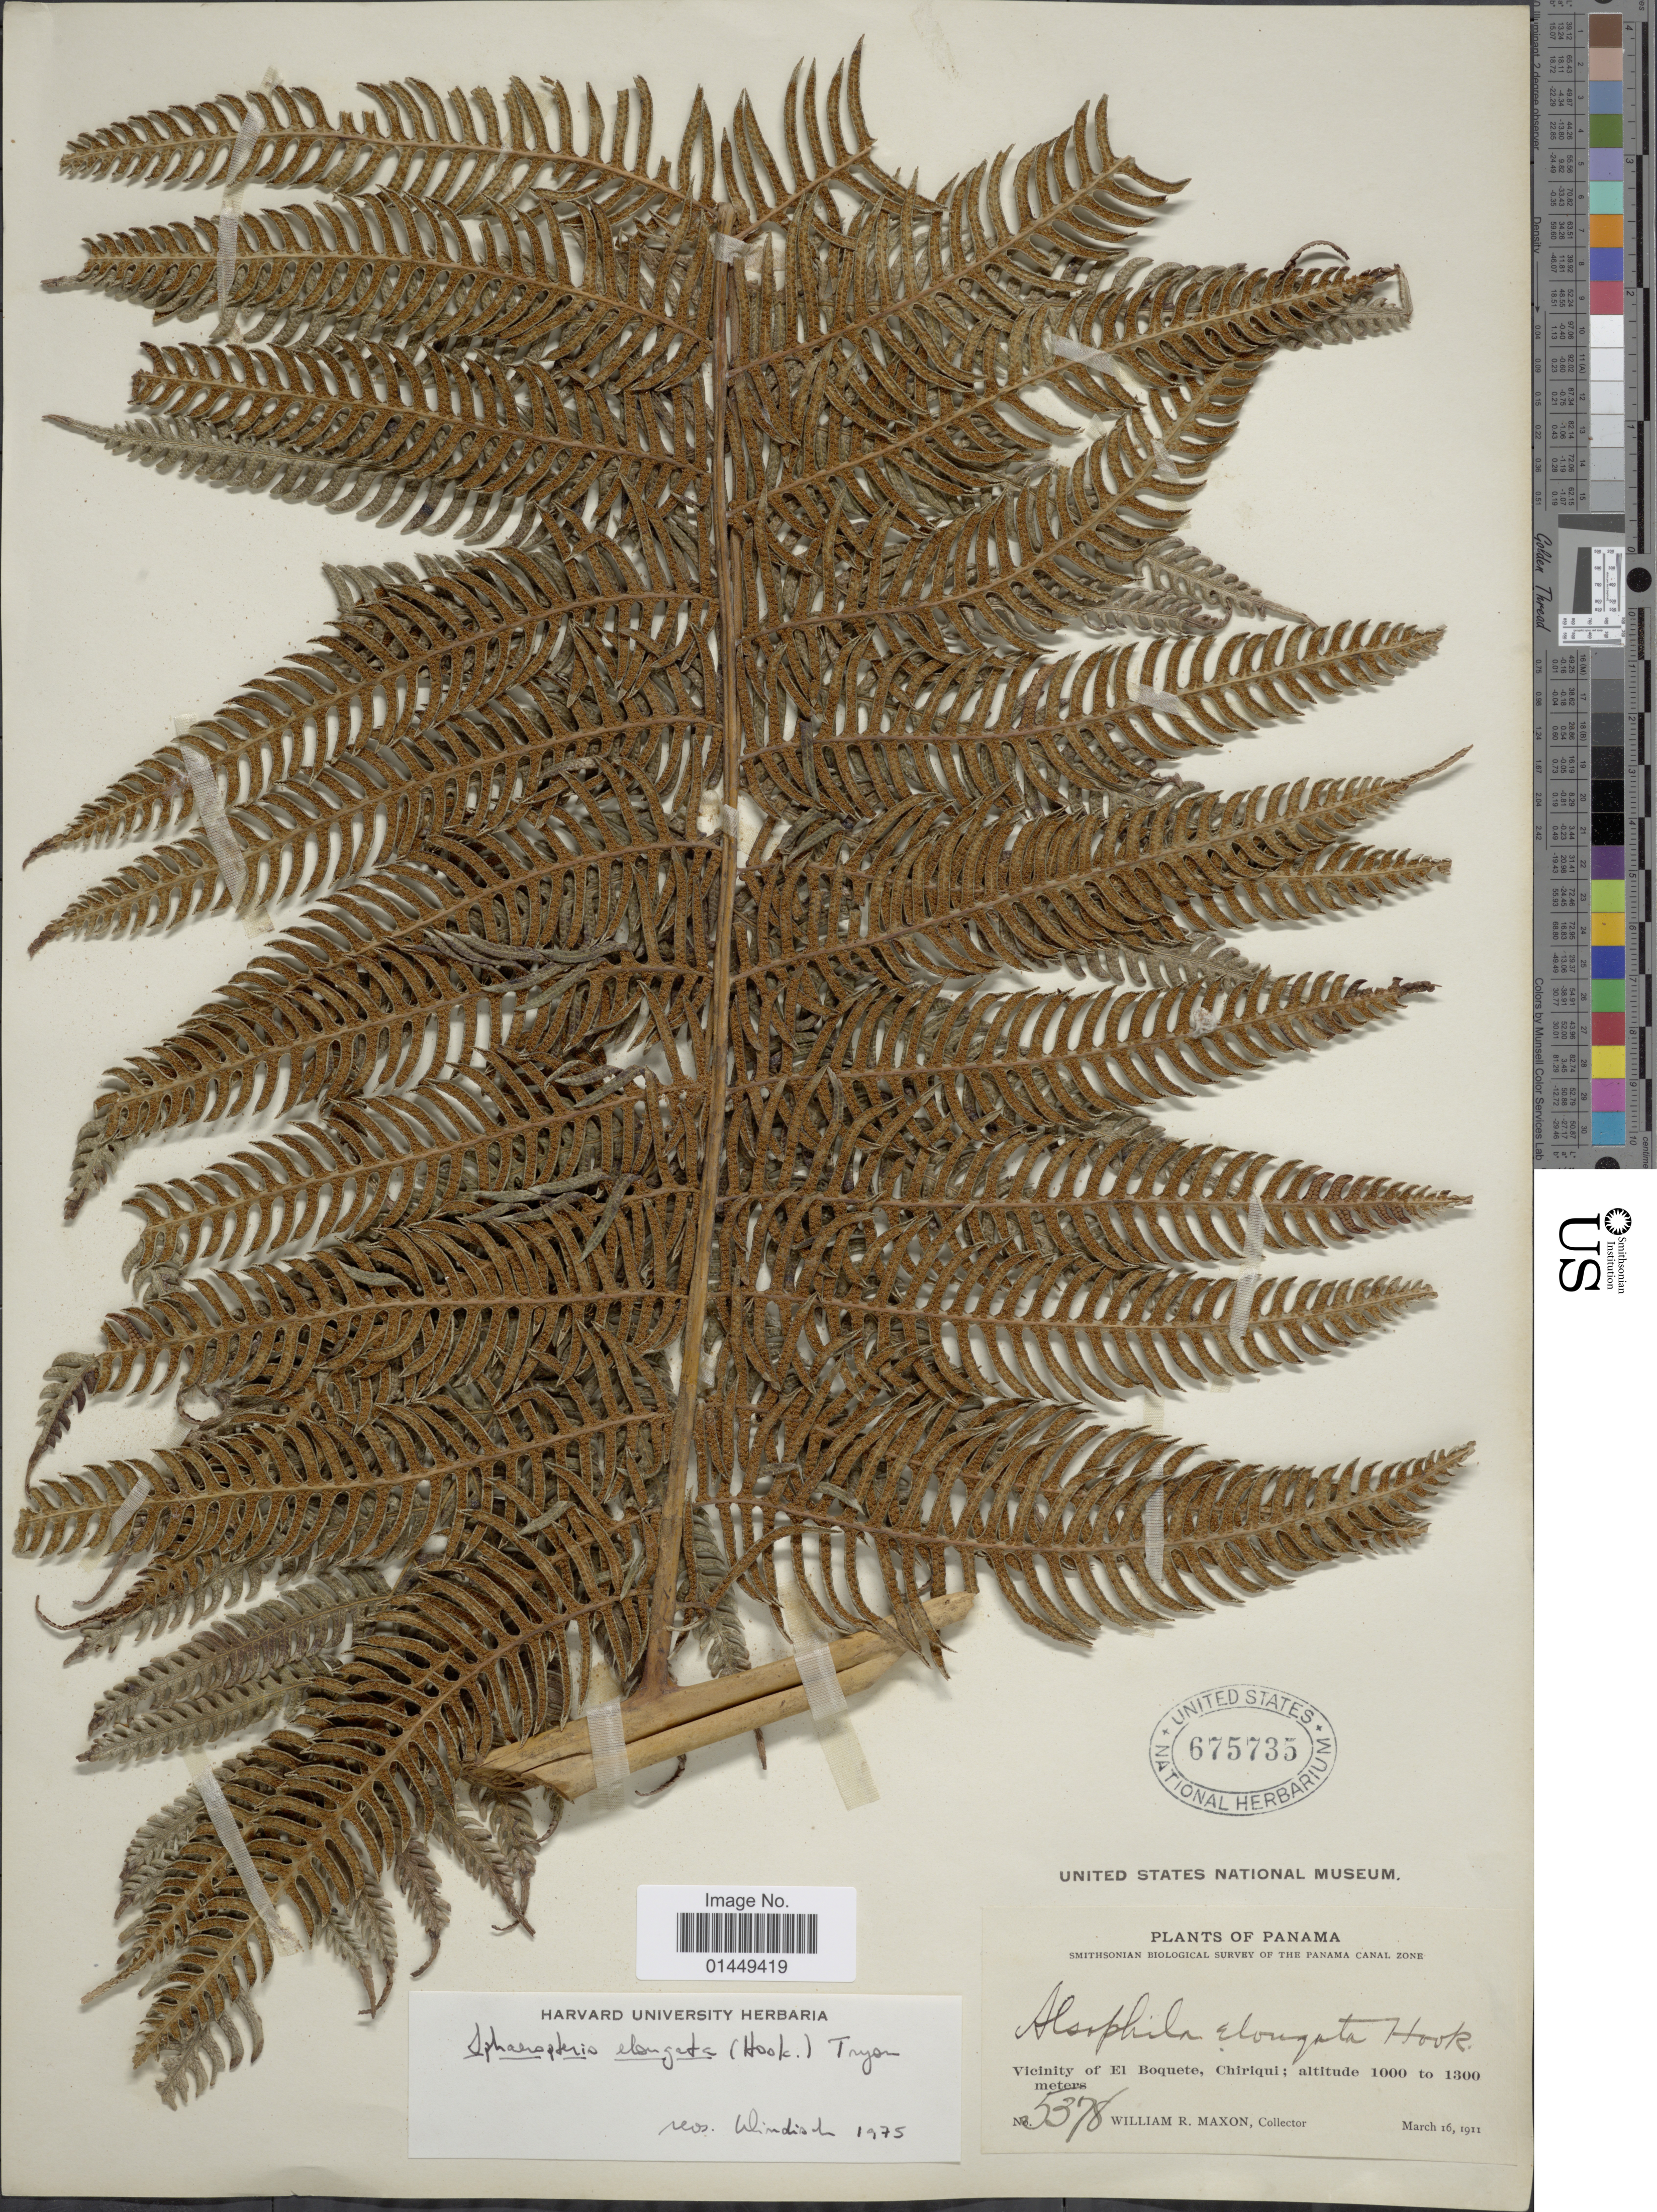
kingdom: Plantae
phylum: Tracheophyta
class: Polypodiopsida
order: Cyatheales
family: Cyatheaceae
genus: Cyathea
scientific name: Cyathea poeppigii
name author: (Hook.) Domin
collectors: W. R. Maxon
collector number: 5378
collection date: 1911-03-16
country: Panama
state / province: Chiriqui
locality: Vicinity of El Boquete, Chiriqui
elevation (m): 1000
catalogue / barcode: US 675735